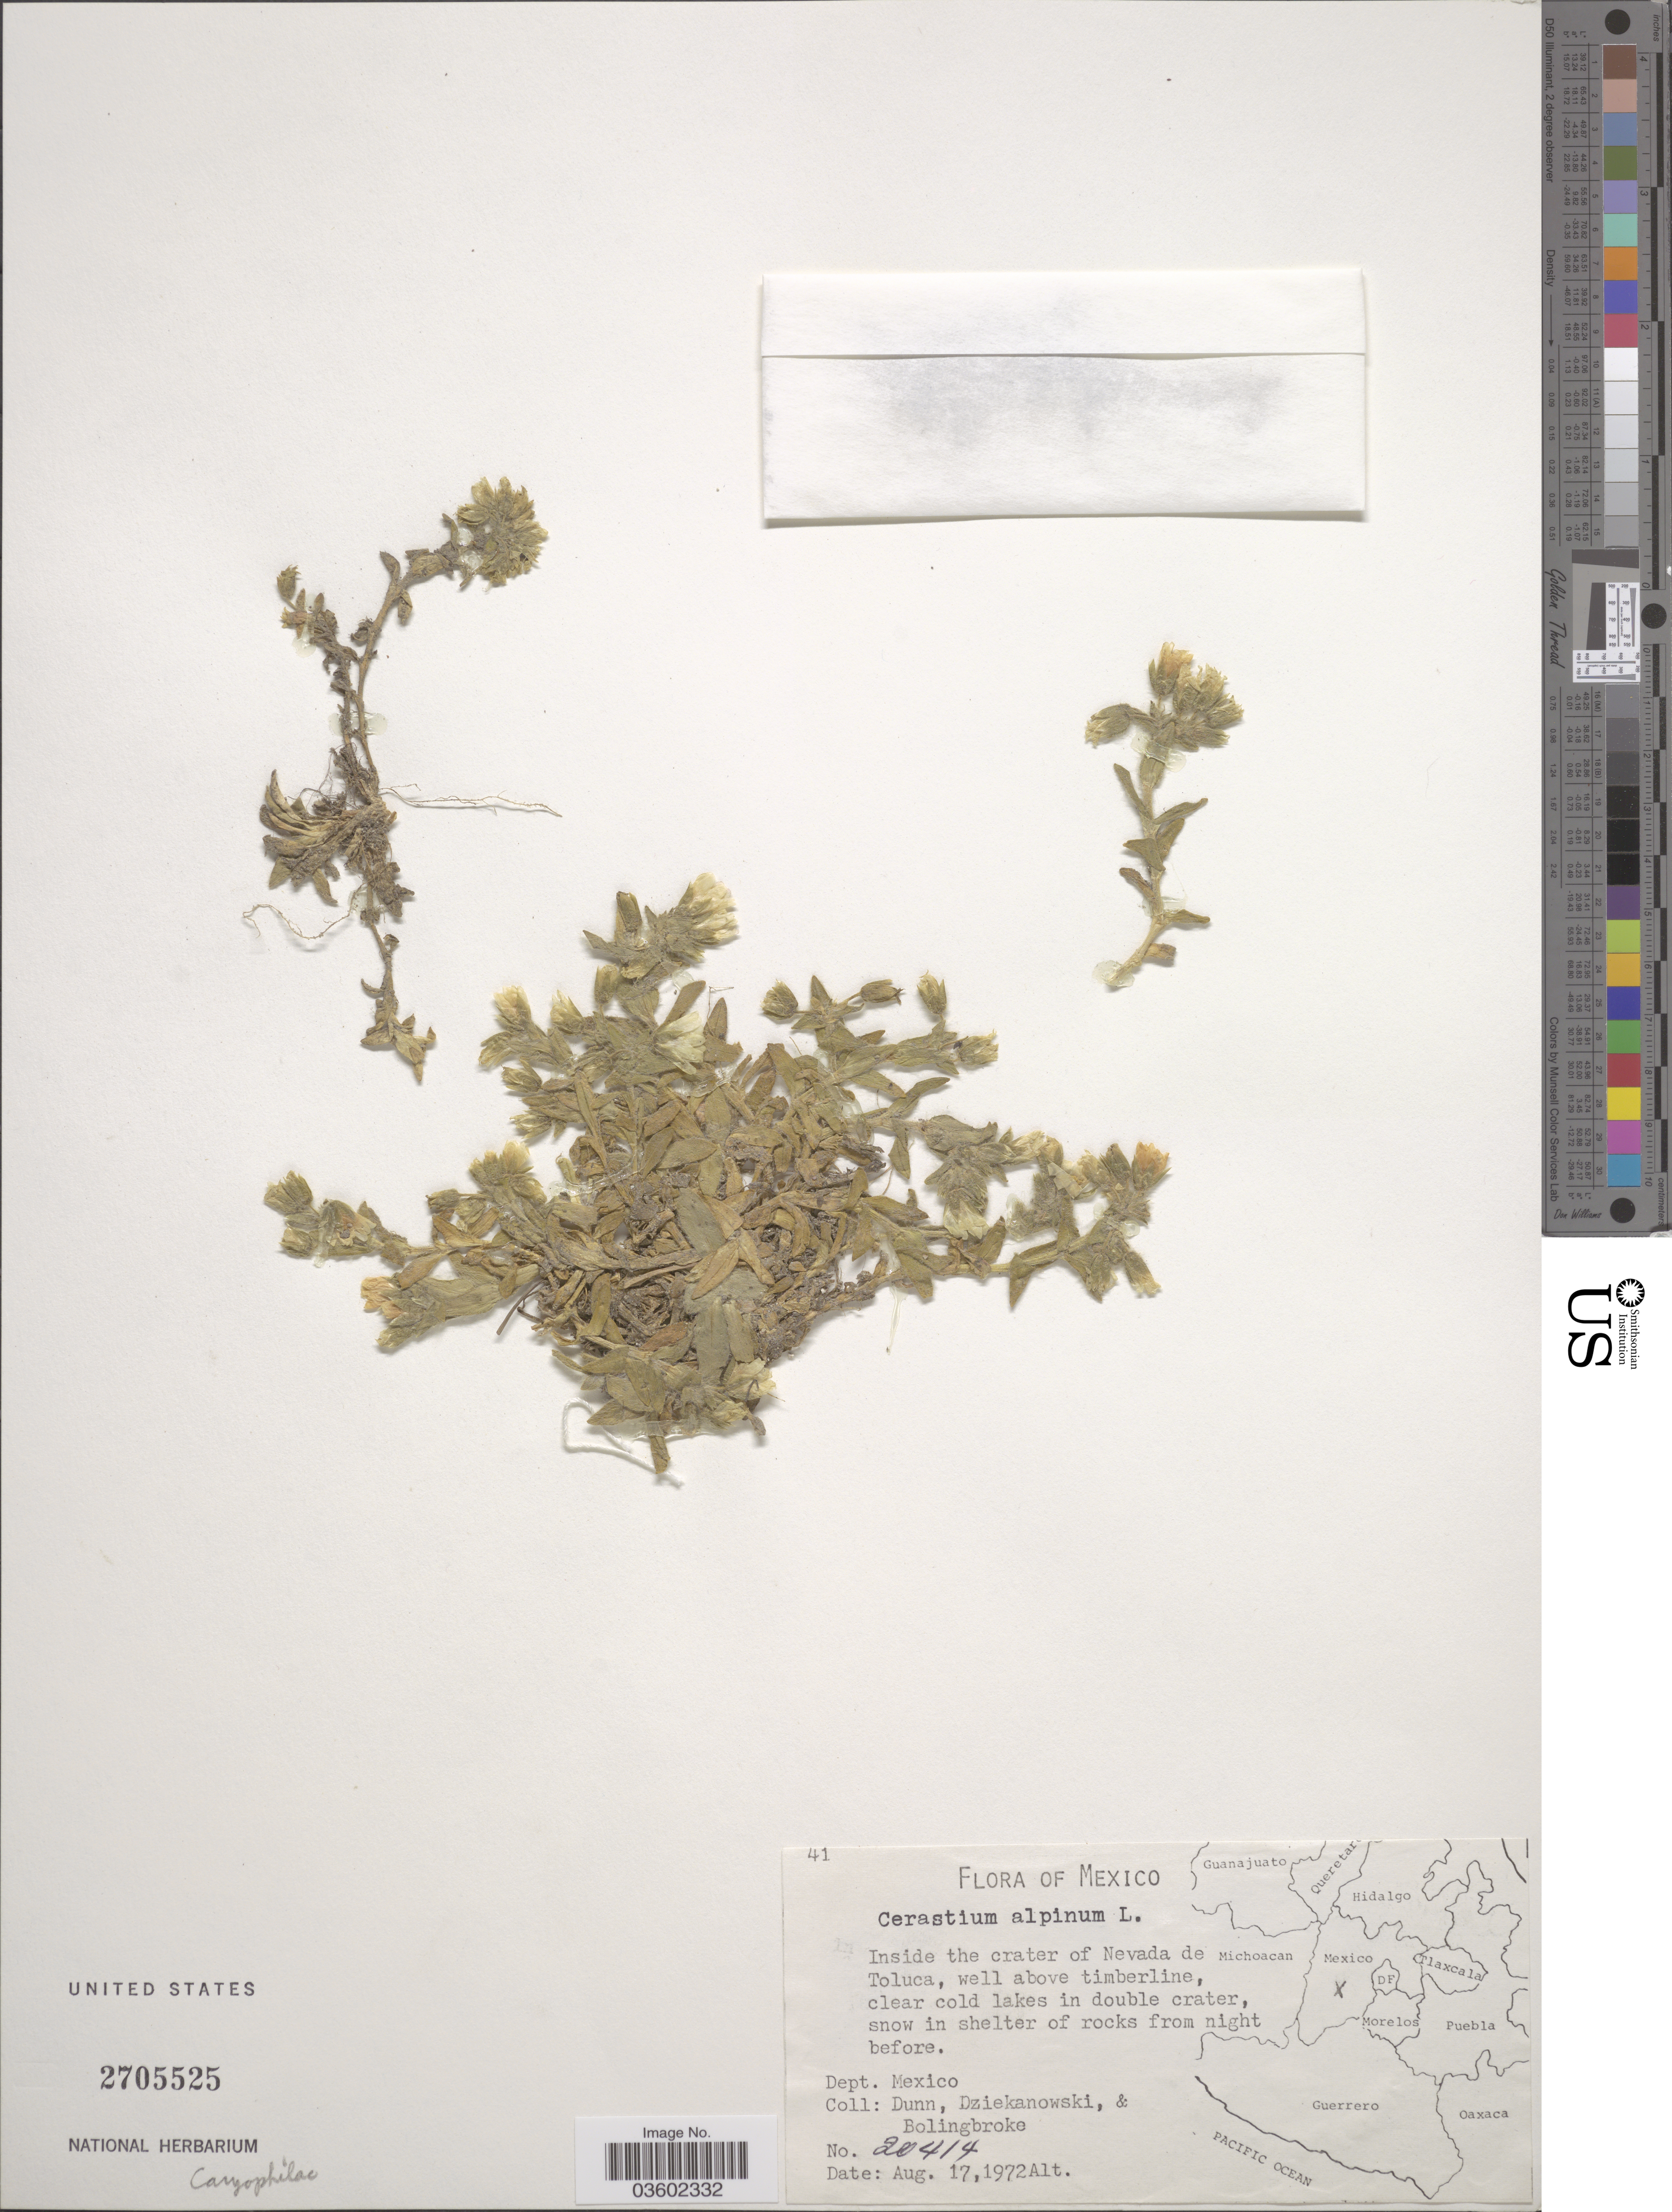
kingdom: Plantae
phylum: Tracheophyta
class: Magnoliopsida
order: Caryophyllales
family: Caryophyllaceae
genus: Cerastium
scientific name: Cerastium alpinum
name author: L.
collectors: Dunn, --, -. Dziekanowski & -. Bolingbroke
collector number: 20414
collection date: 1972-08-17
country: Mexico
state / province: México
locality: Dept. Mexico.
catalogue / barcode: US 2705525